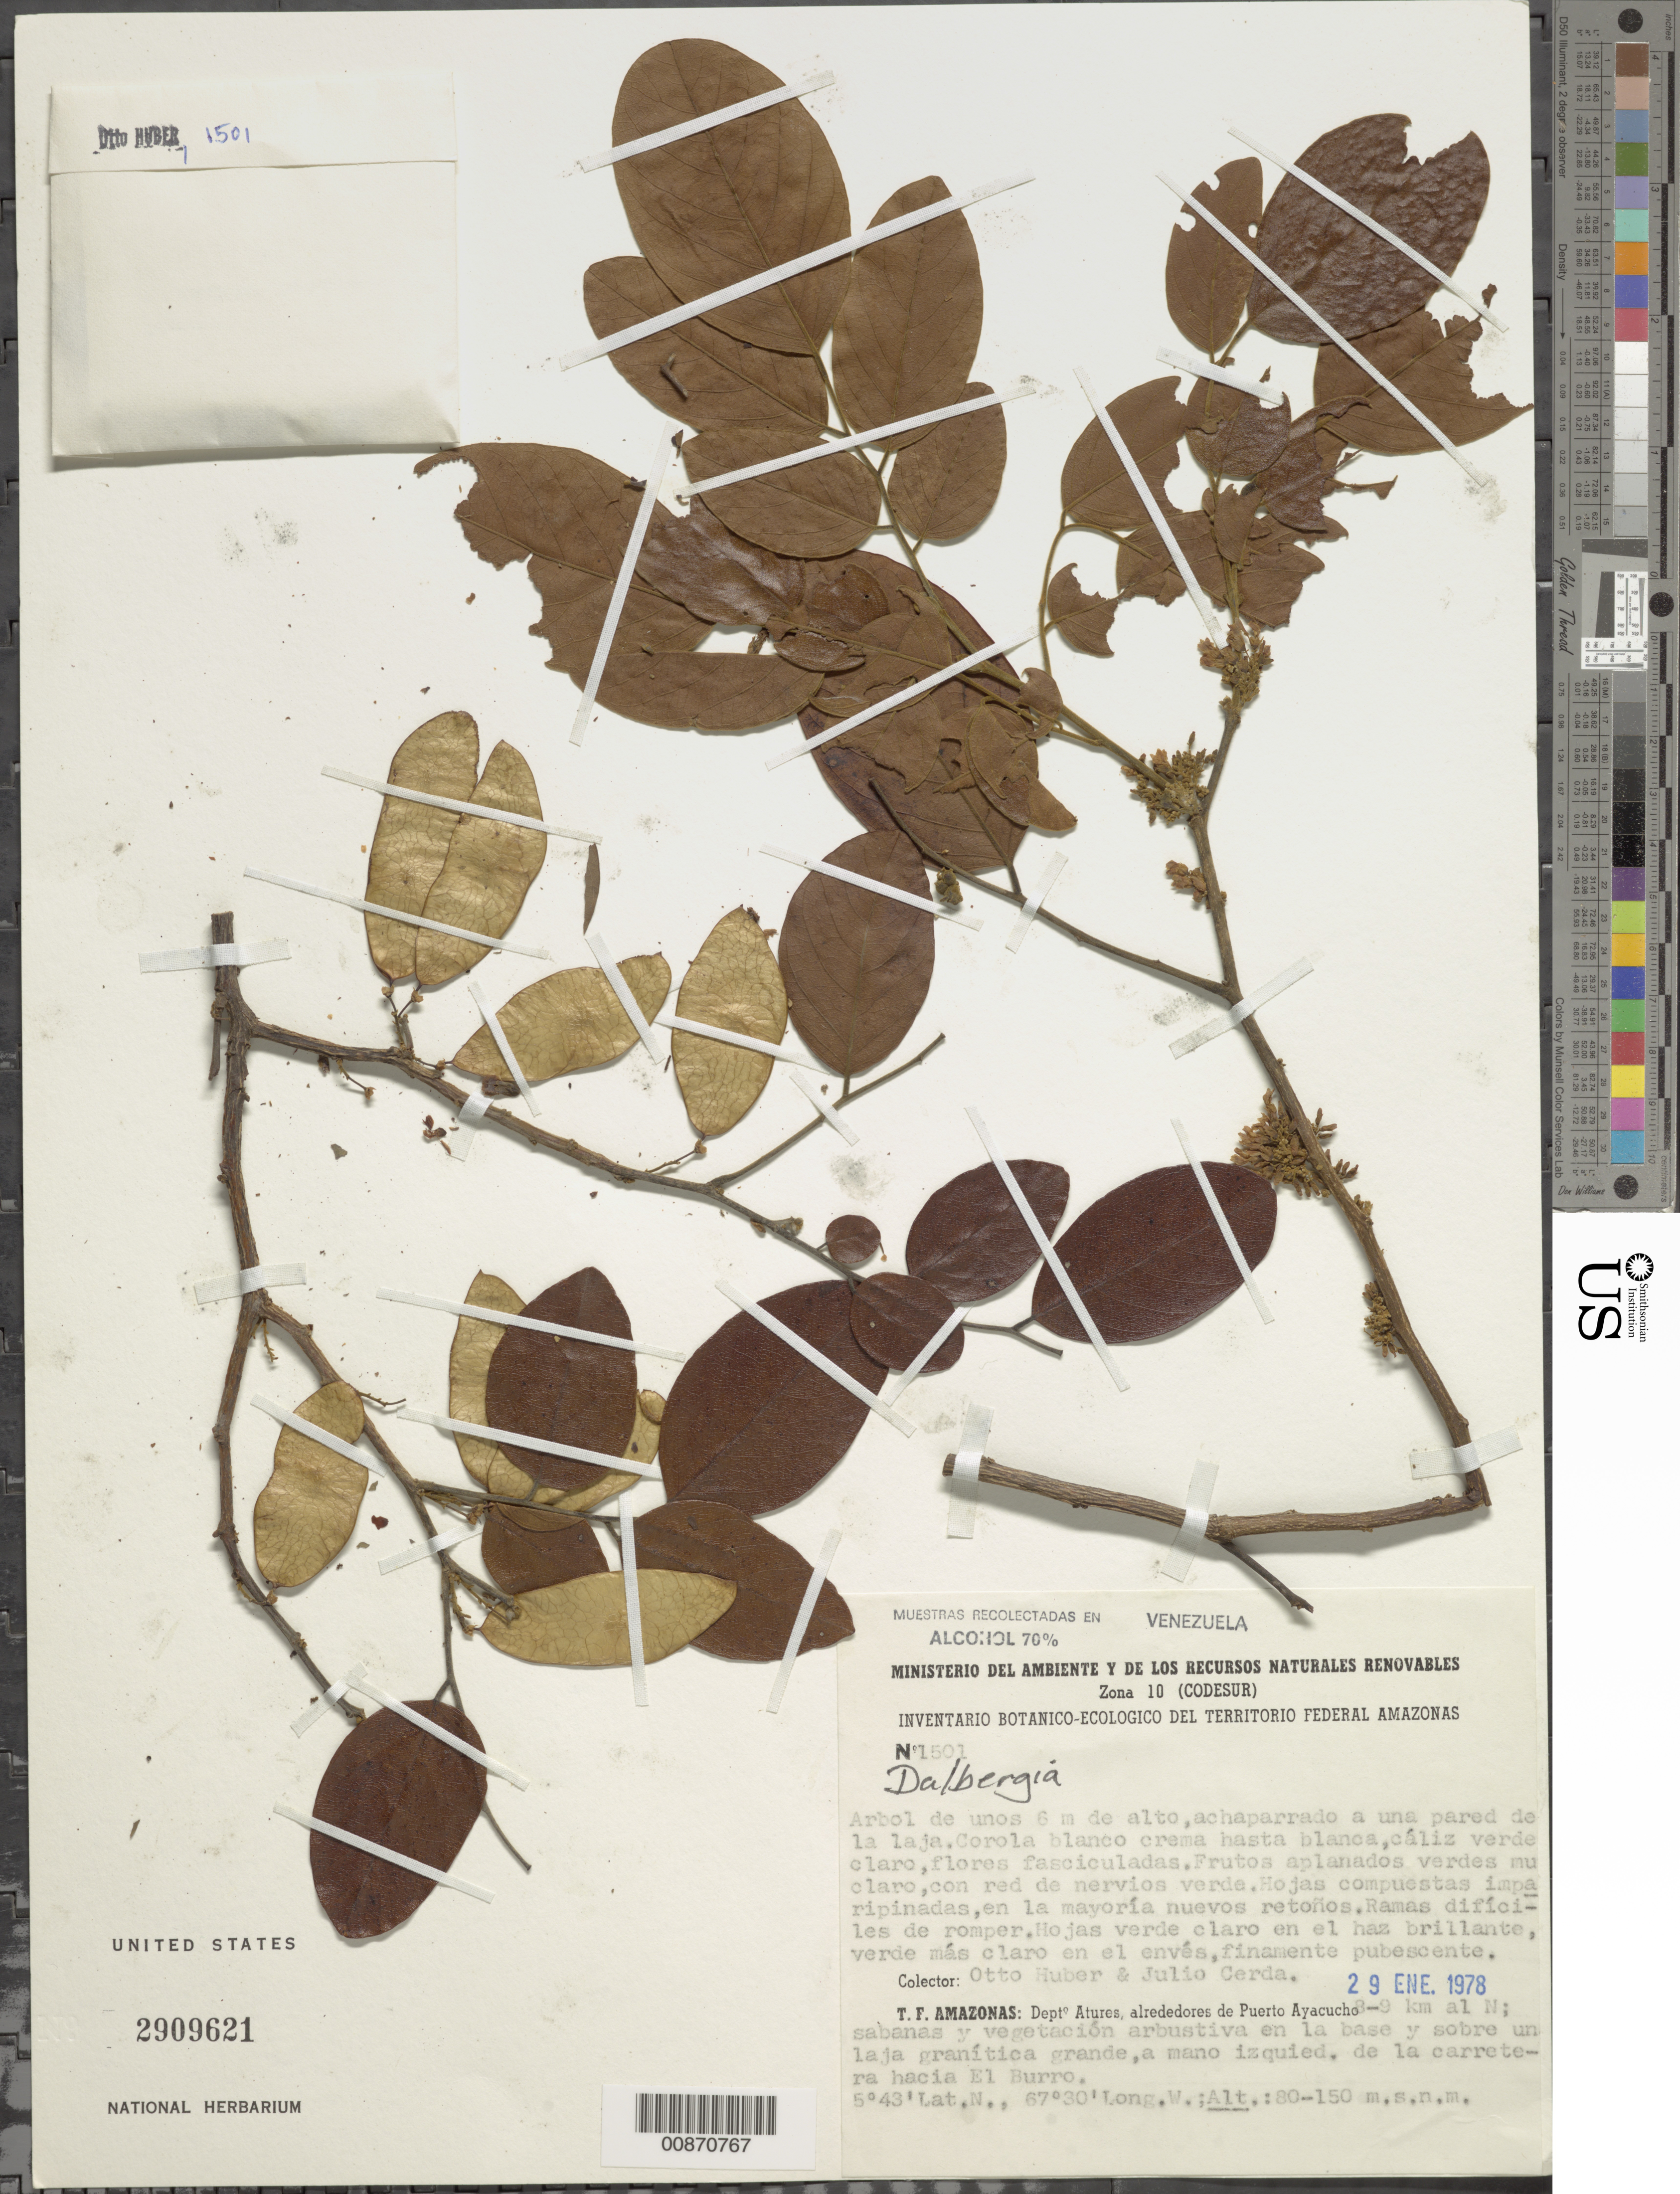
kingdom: Plantae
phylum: Tracheophyta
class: Magnoliopsida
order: Fabales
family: Fabaceae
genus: Dalbergia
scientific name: Dalbergia sp.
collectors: O. Huber & J. Cerda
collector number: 1501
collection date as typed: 29-Jan-78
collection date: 1978-01-29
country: Venezuela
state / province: Amazonas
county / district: Atures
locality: Puerto Ayacucho, 8-9 km N of ; carretera hacia El Burro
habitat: Achaparrado a una pared de la laja; sabanas y vegetación arbustiva en la base y sobre un laja granítica grande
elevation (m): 80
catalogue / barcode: US 2909621